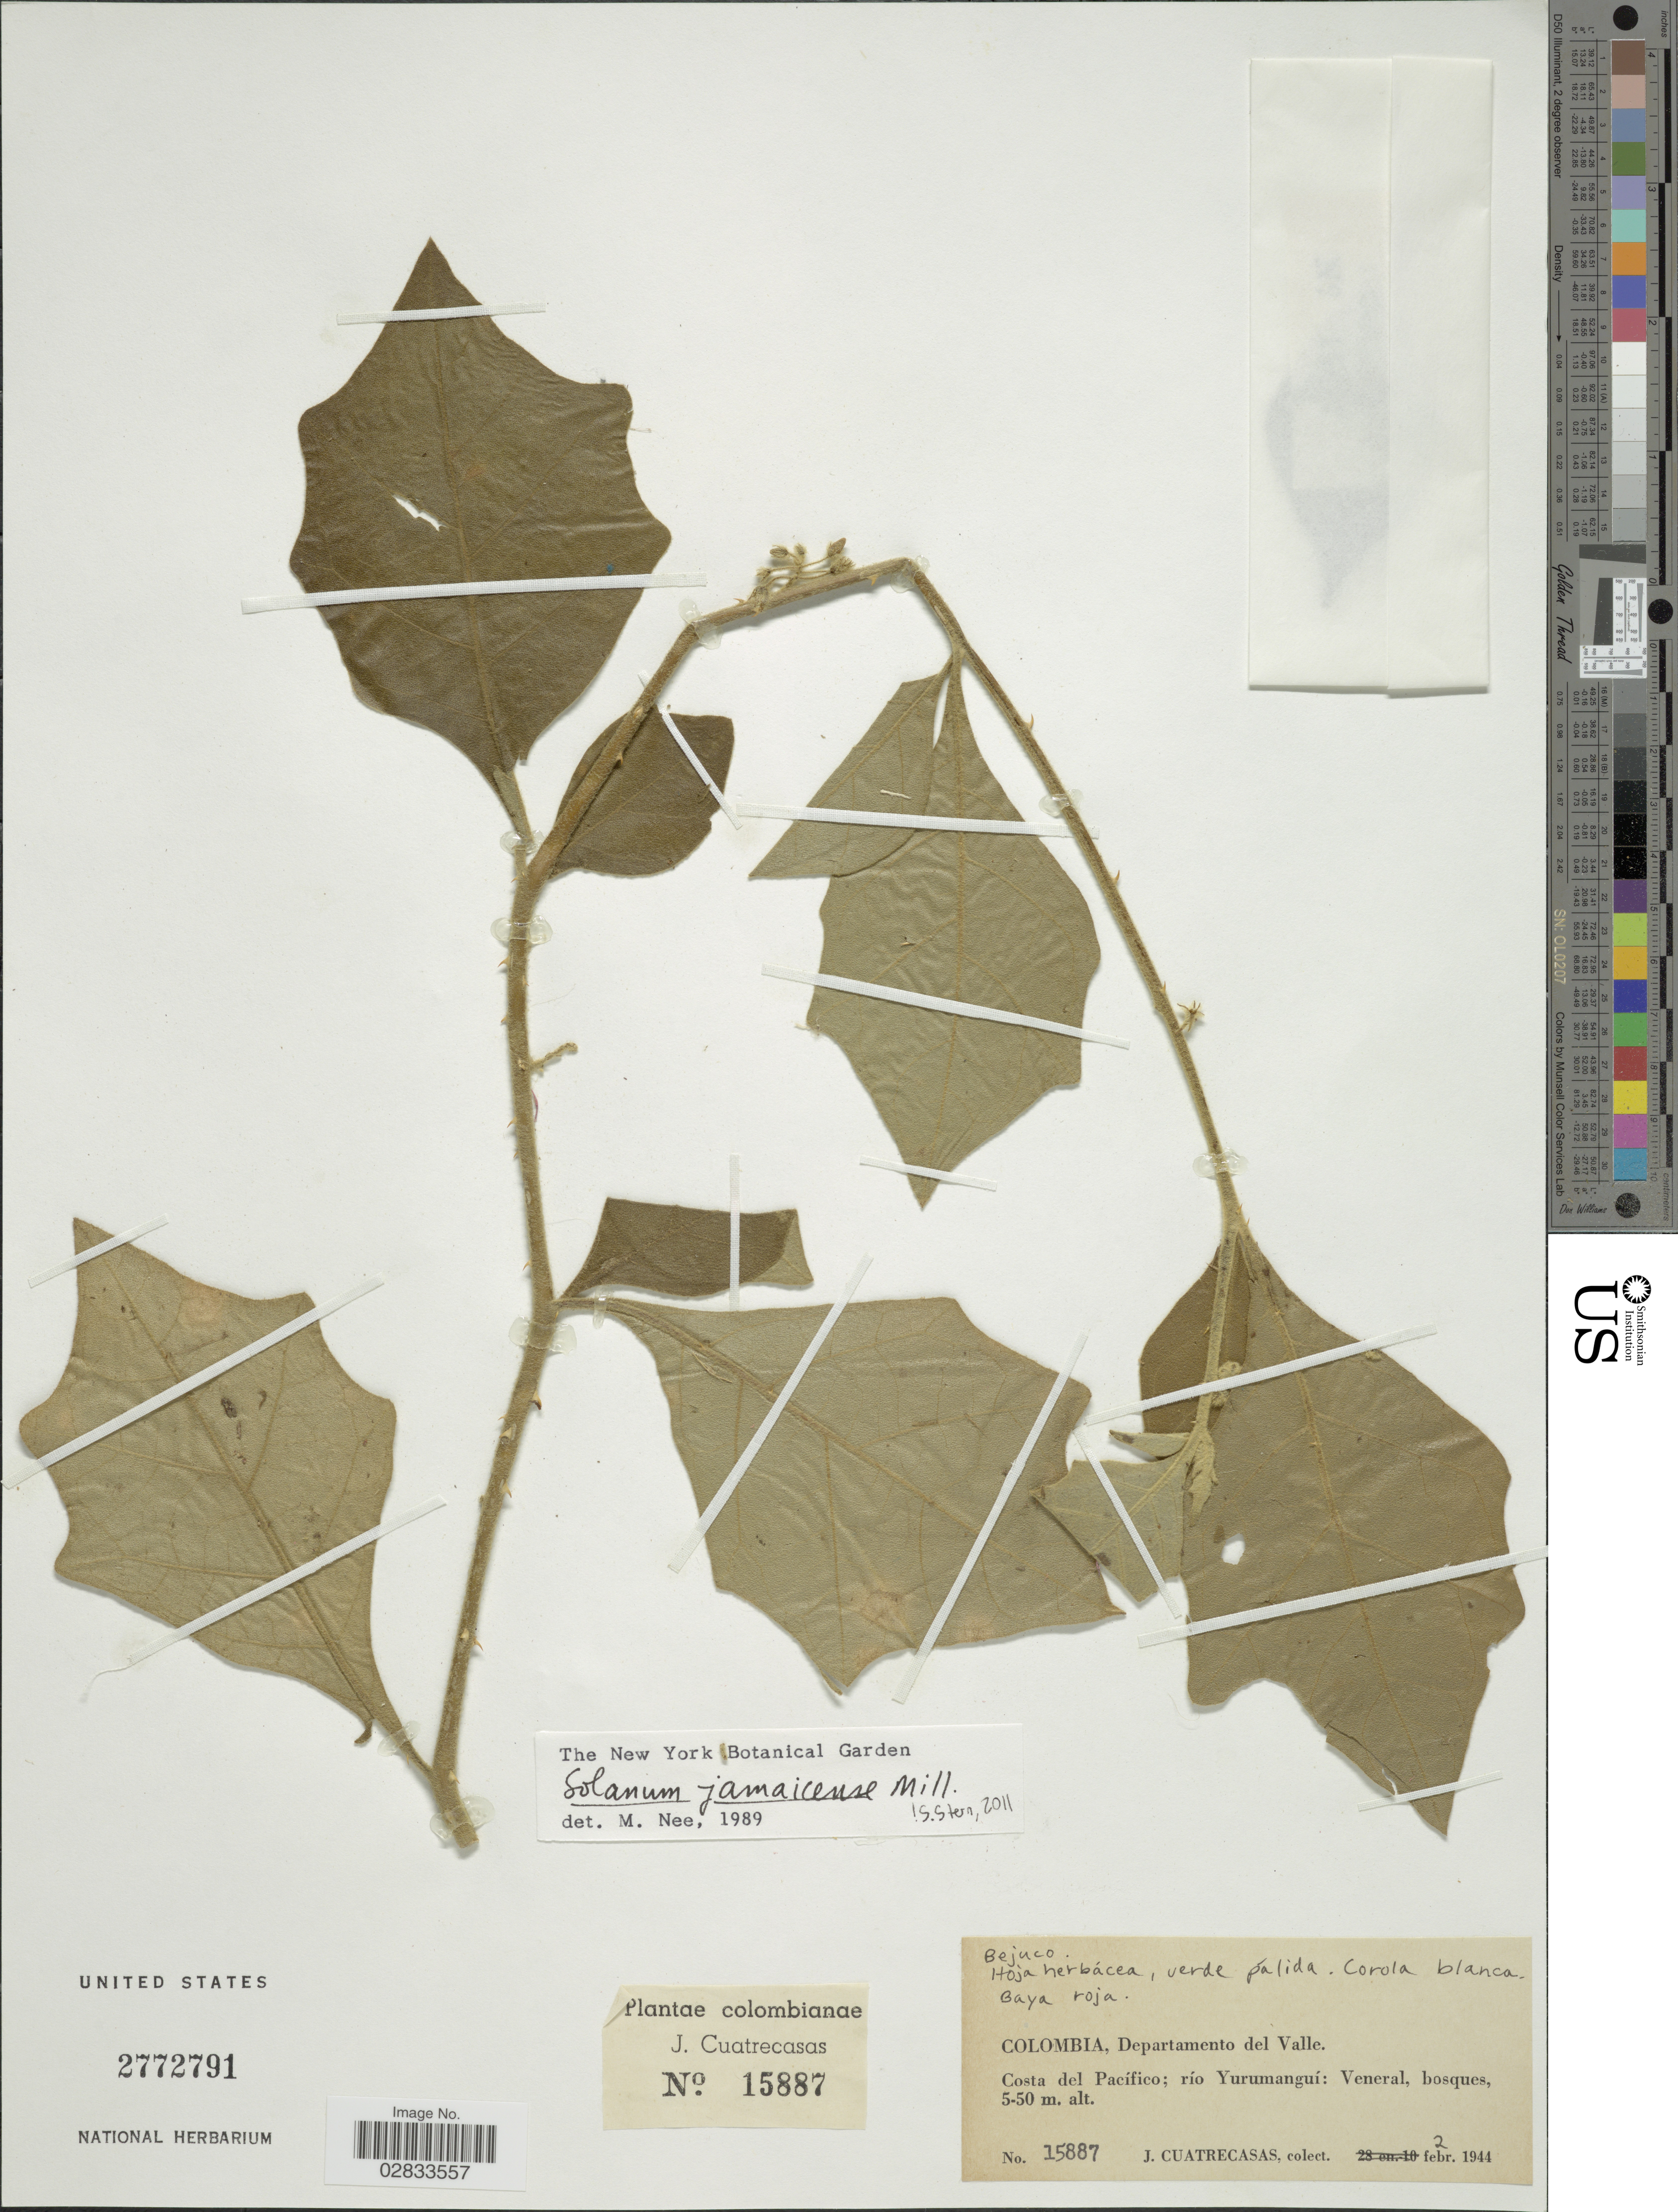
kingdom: Plantae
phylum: Tracheophyta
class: Magnoliopsida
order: Solanales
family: Solanaceae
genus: Solanum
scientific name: Solanum jamaicense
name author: Mill.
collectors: J. Cuatrecasas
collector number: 15887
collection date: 1944-02-02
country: Colombia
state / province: Valle del Cauca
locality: Departamento del Valle. Costa del Pacífico; río Yurumanguí: Veneral.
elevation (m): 5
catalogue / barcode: US 2772791